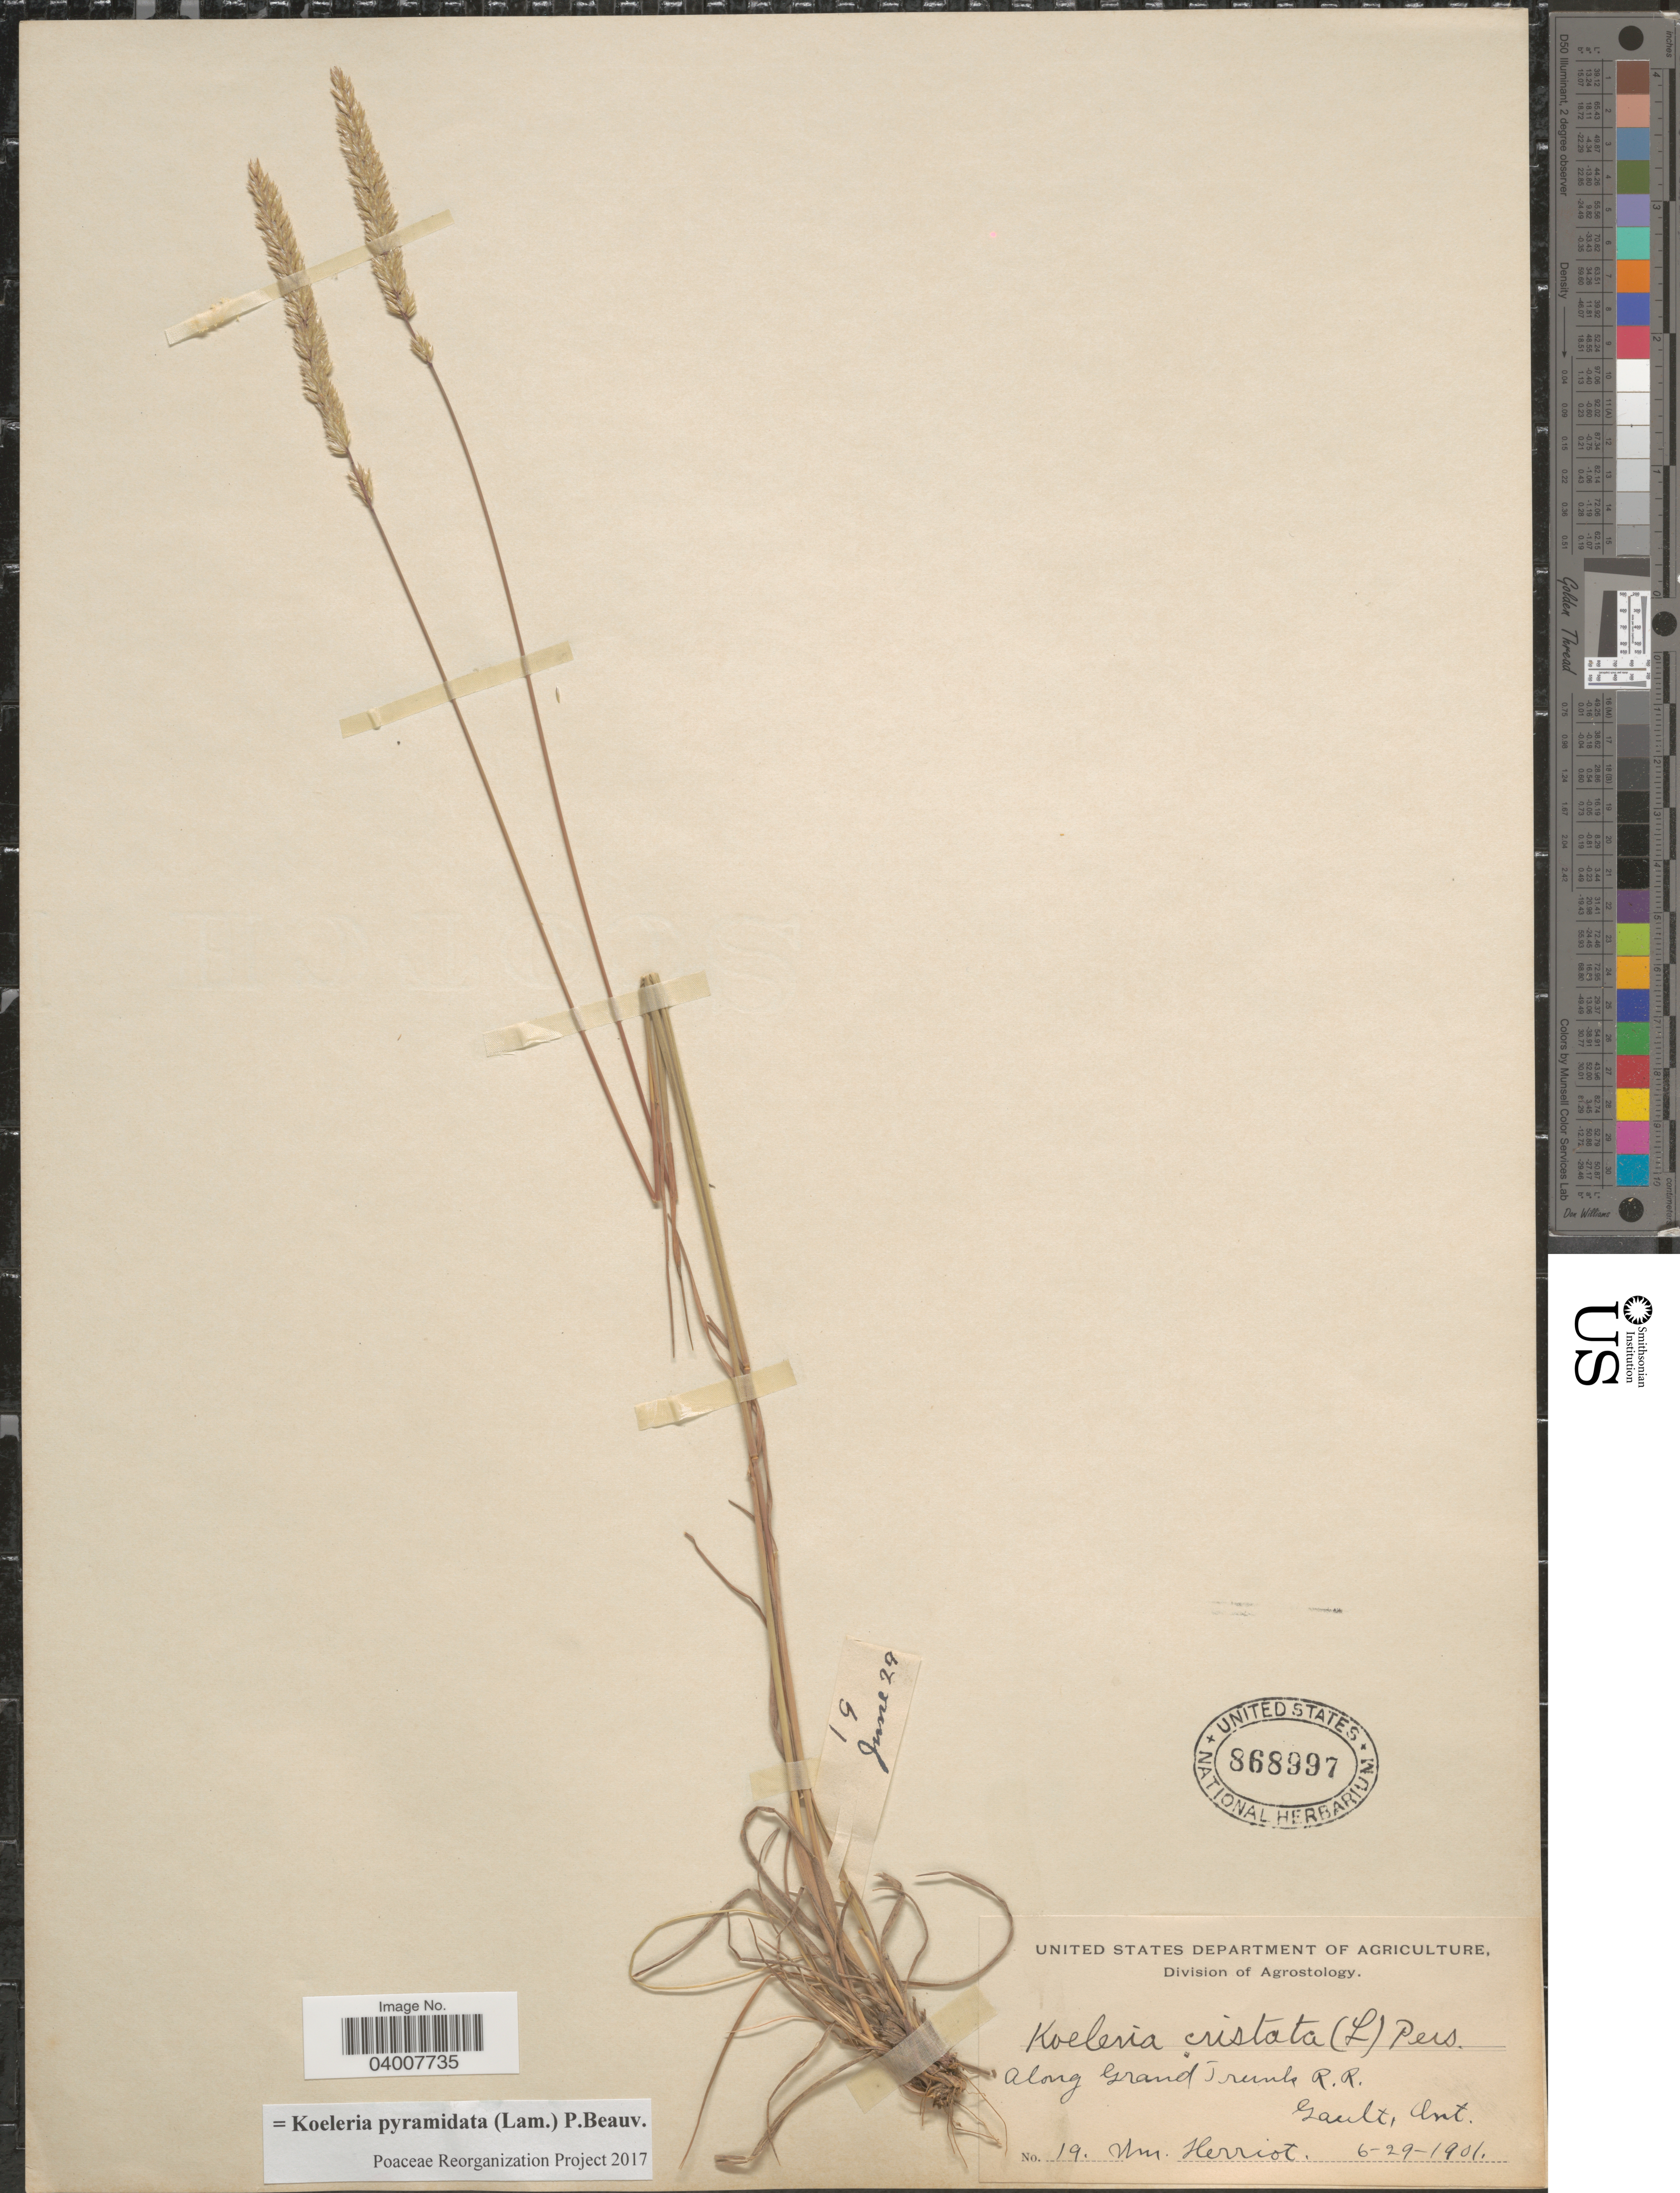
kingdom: Plantae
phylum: Tracheophyta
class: Liliopsida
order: Poales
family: Poaceae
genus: Koeleria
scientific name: Koeleria pyramidata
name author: (Lam.) P. Beauv.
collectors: W. Herriot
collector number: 19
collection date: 1901-06-29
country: Canada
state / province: Ontario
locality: Along Grand Trunk R.R. Gault.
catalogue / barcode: US 868997